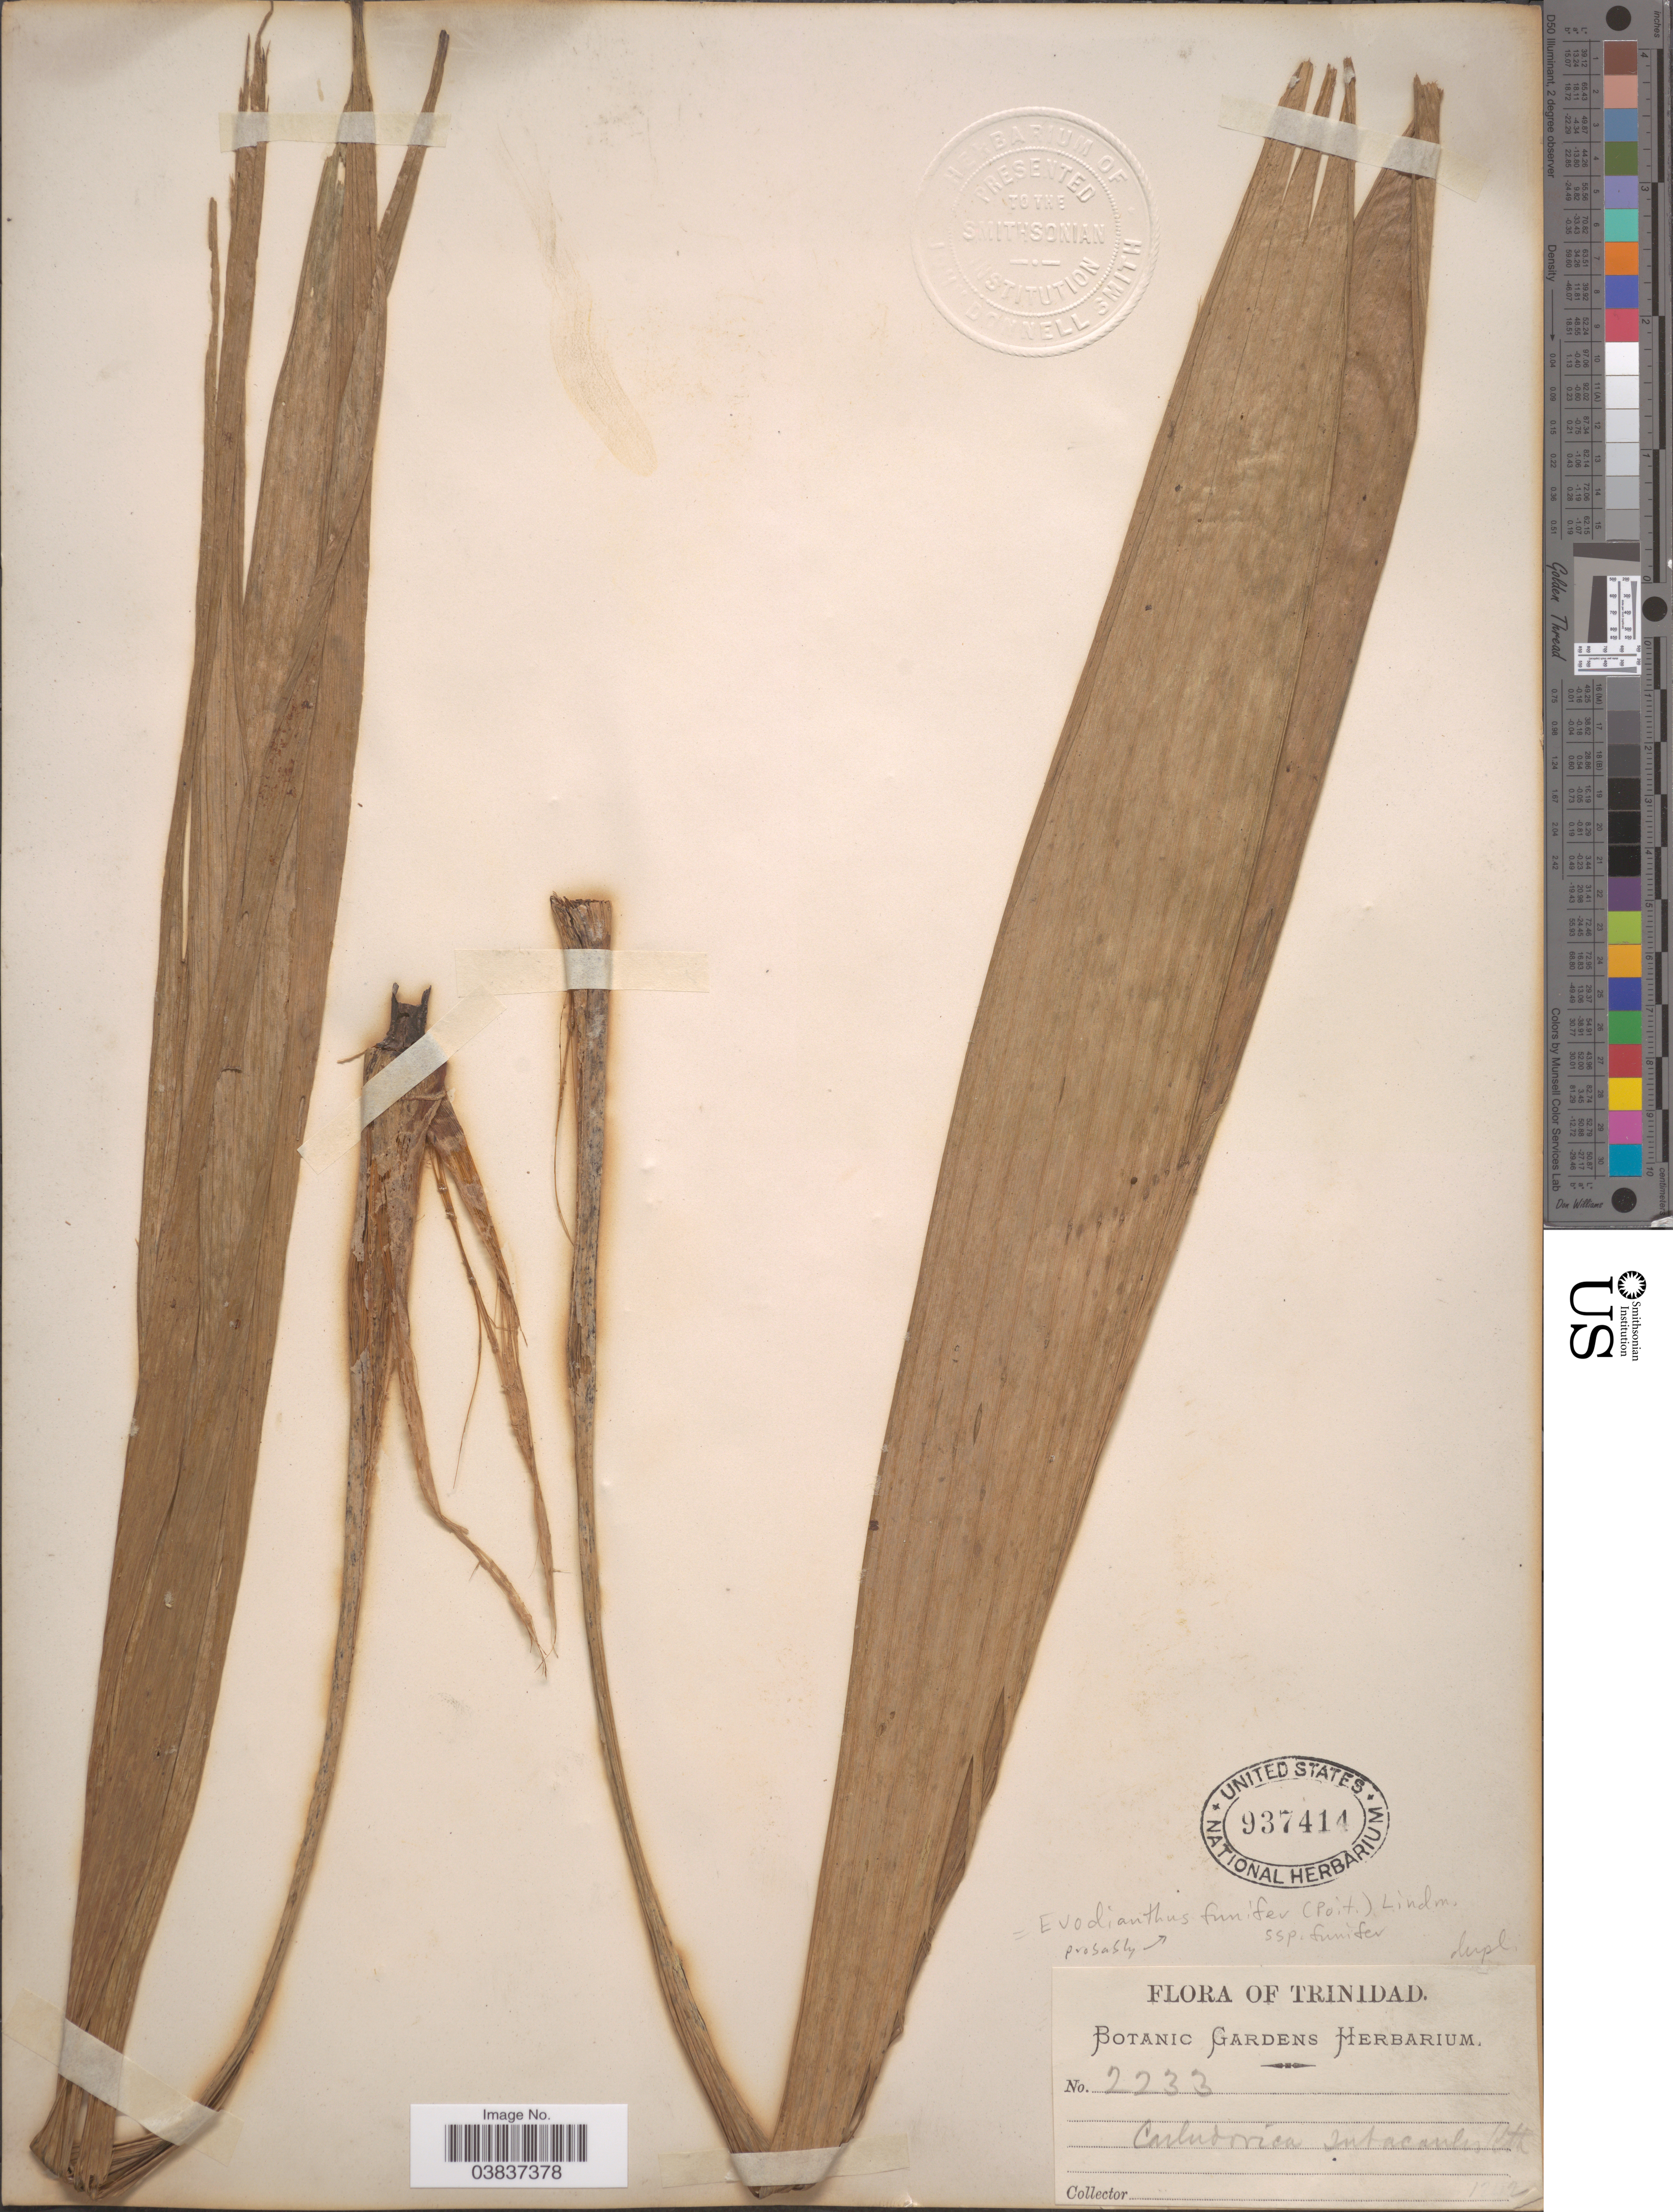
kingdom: Plantae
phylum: Tracheophyta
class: Liliopsida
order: Pandanales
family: Cyclanthaceae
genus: Evodianthus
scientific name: Evodianthus funifer subsp. funifer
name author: (Poit.) Lindm.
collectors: ex herb. Botanic Gardens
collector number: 2233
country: Trinidad and Tobago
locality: Trinidad.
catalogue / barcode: US 937414